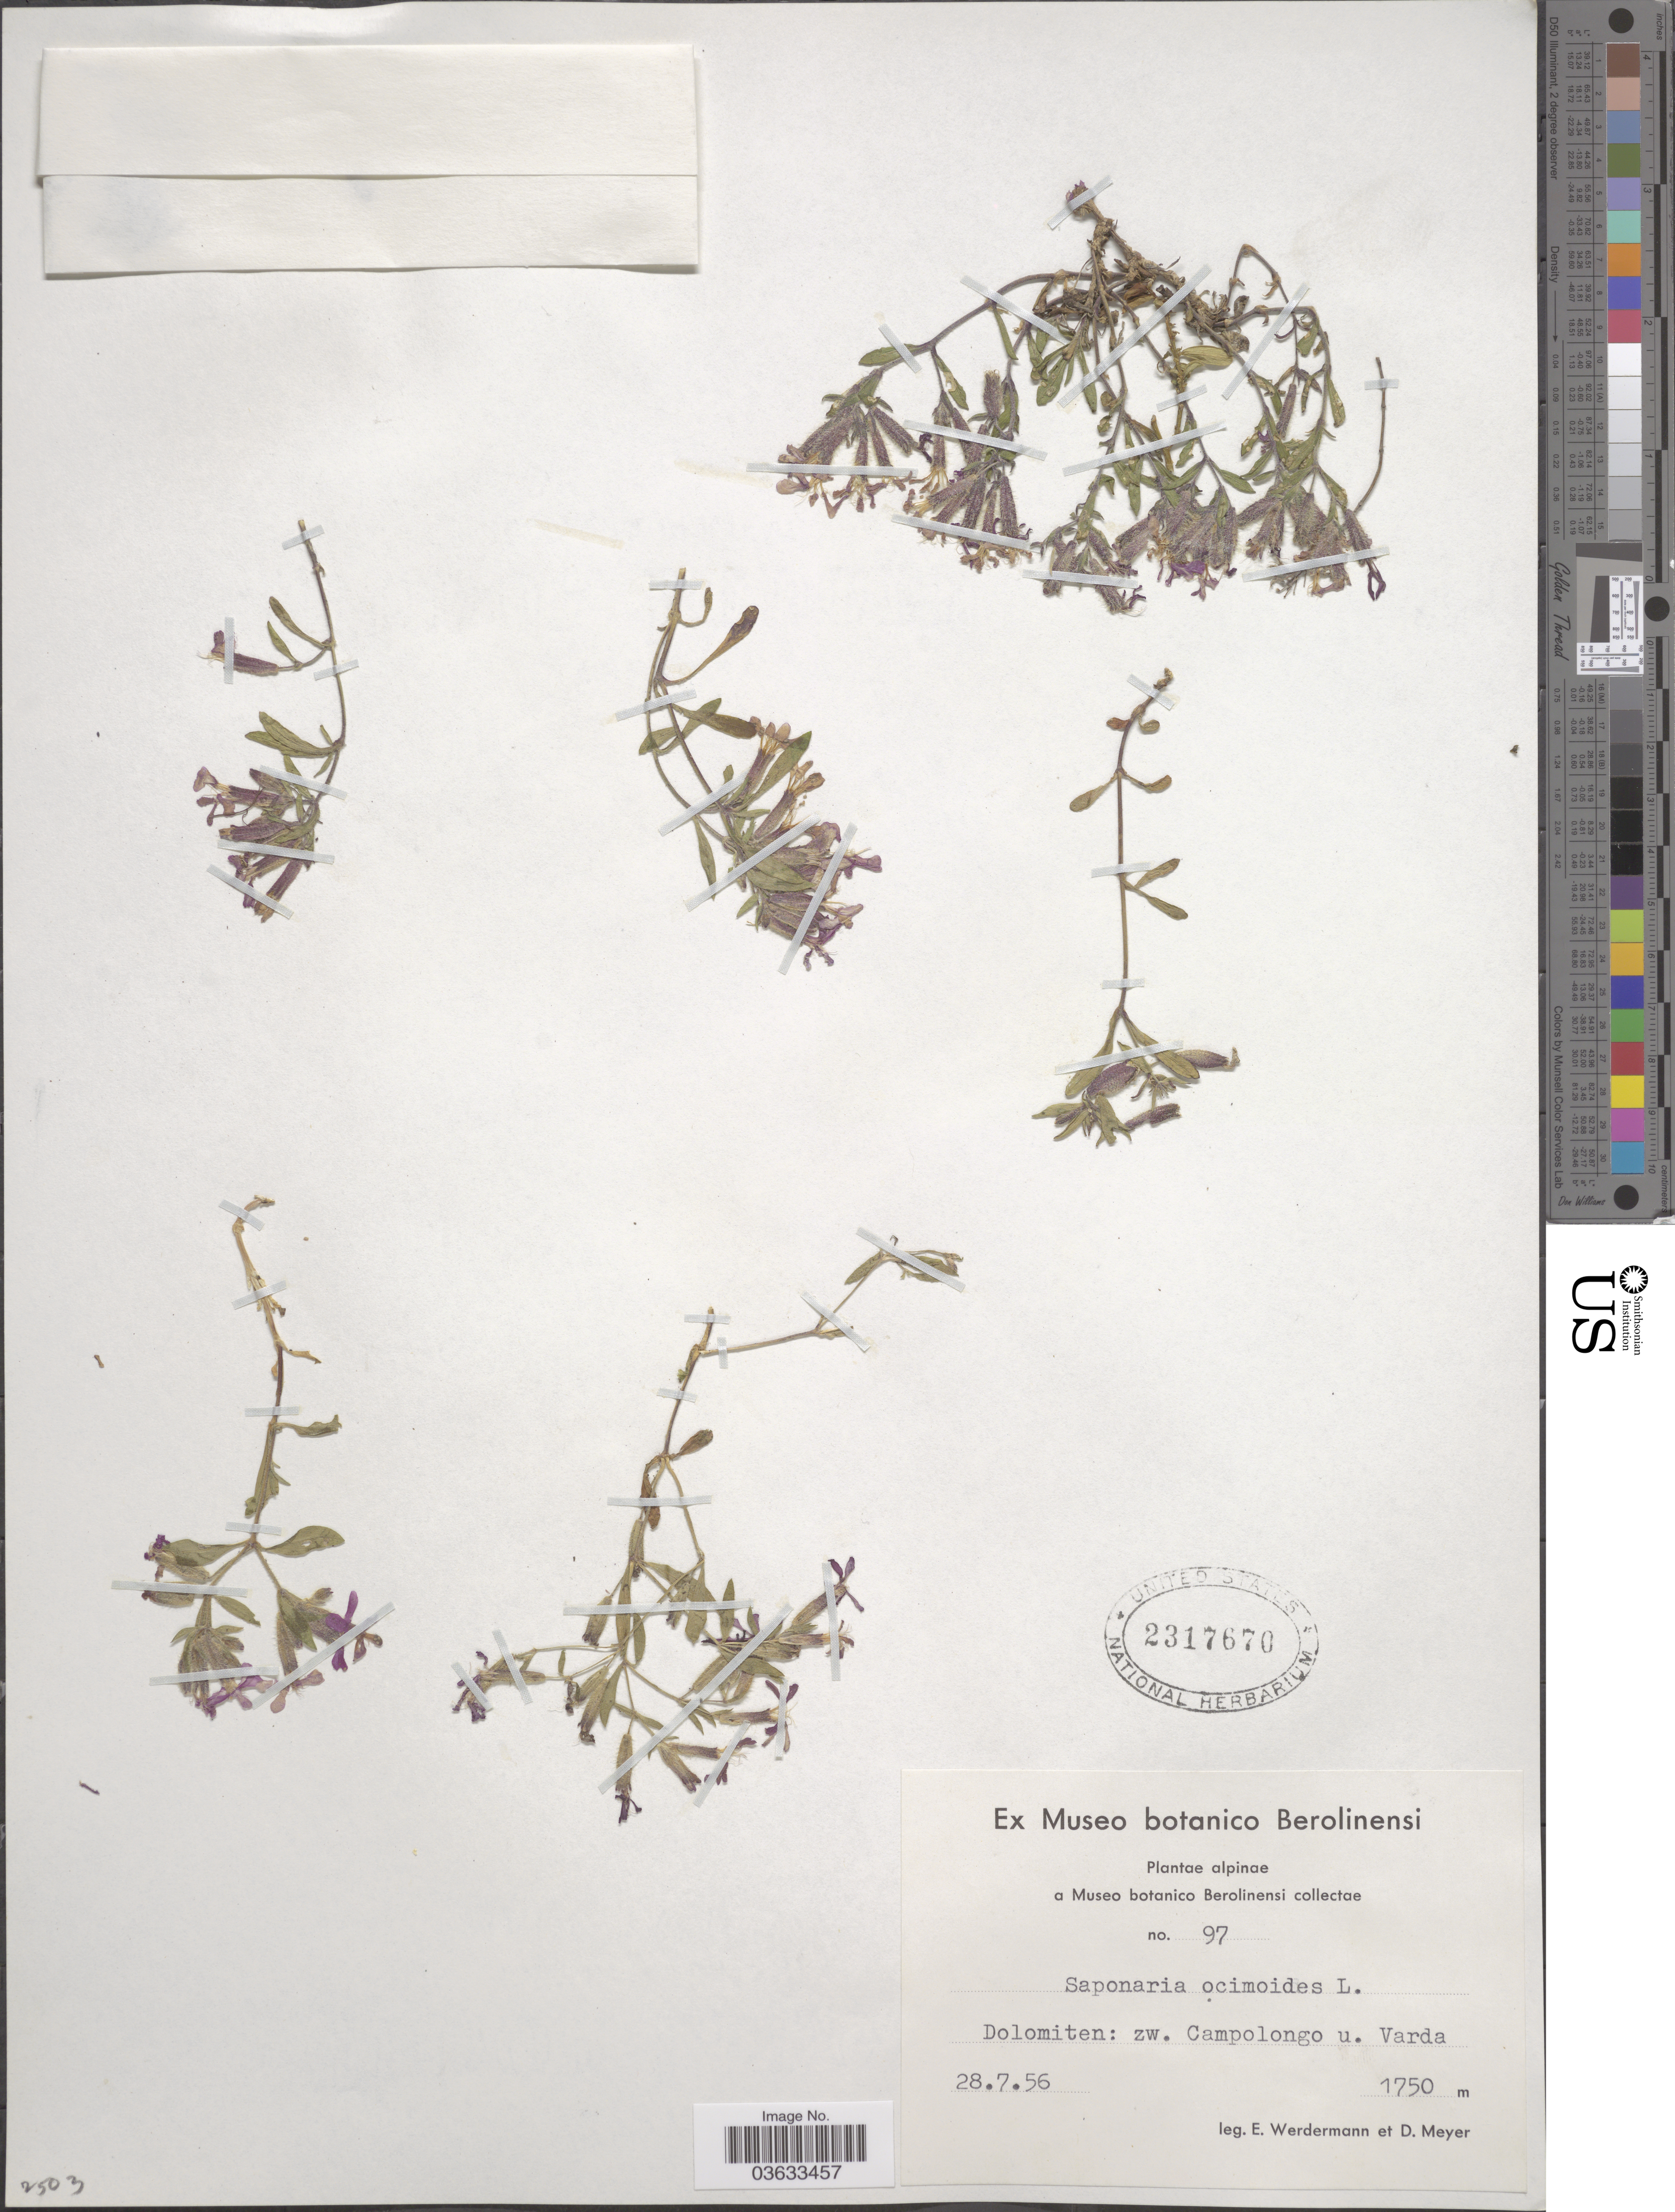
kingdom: Plantae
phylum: Tracheophyta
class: Magnoliopsida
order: Caryophyllales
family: Caryophyllaceae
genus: Saponaria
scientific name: Saponaria ocymoides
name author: L.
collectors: E. Werdermann & D. Meyer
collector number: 97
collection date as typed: Transcribed d/m/y: 28/7/56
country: Italy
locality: Alpinae. Dolomiten: zw. Campolongo u. Varda.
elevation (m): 1750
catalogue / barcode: US 2317670